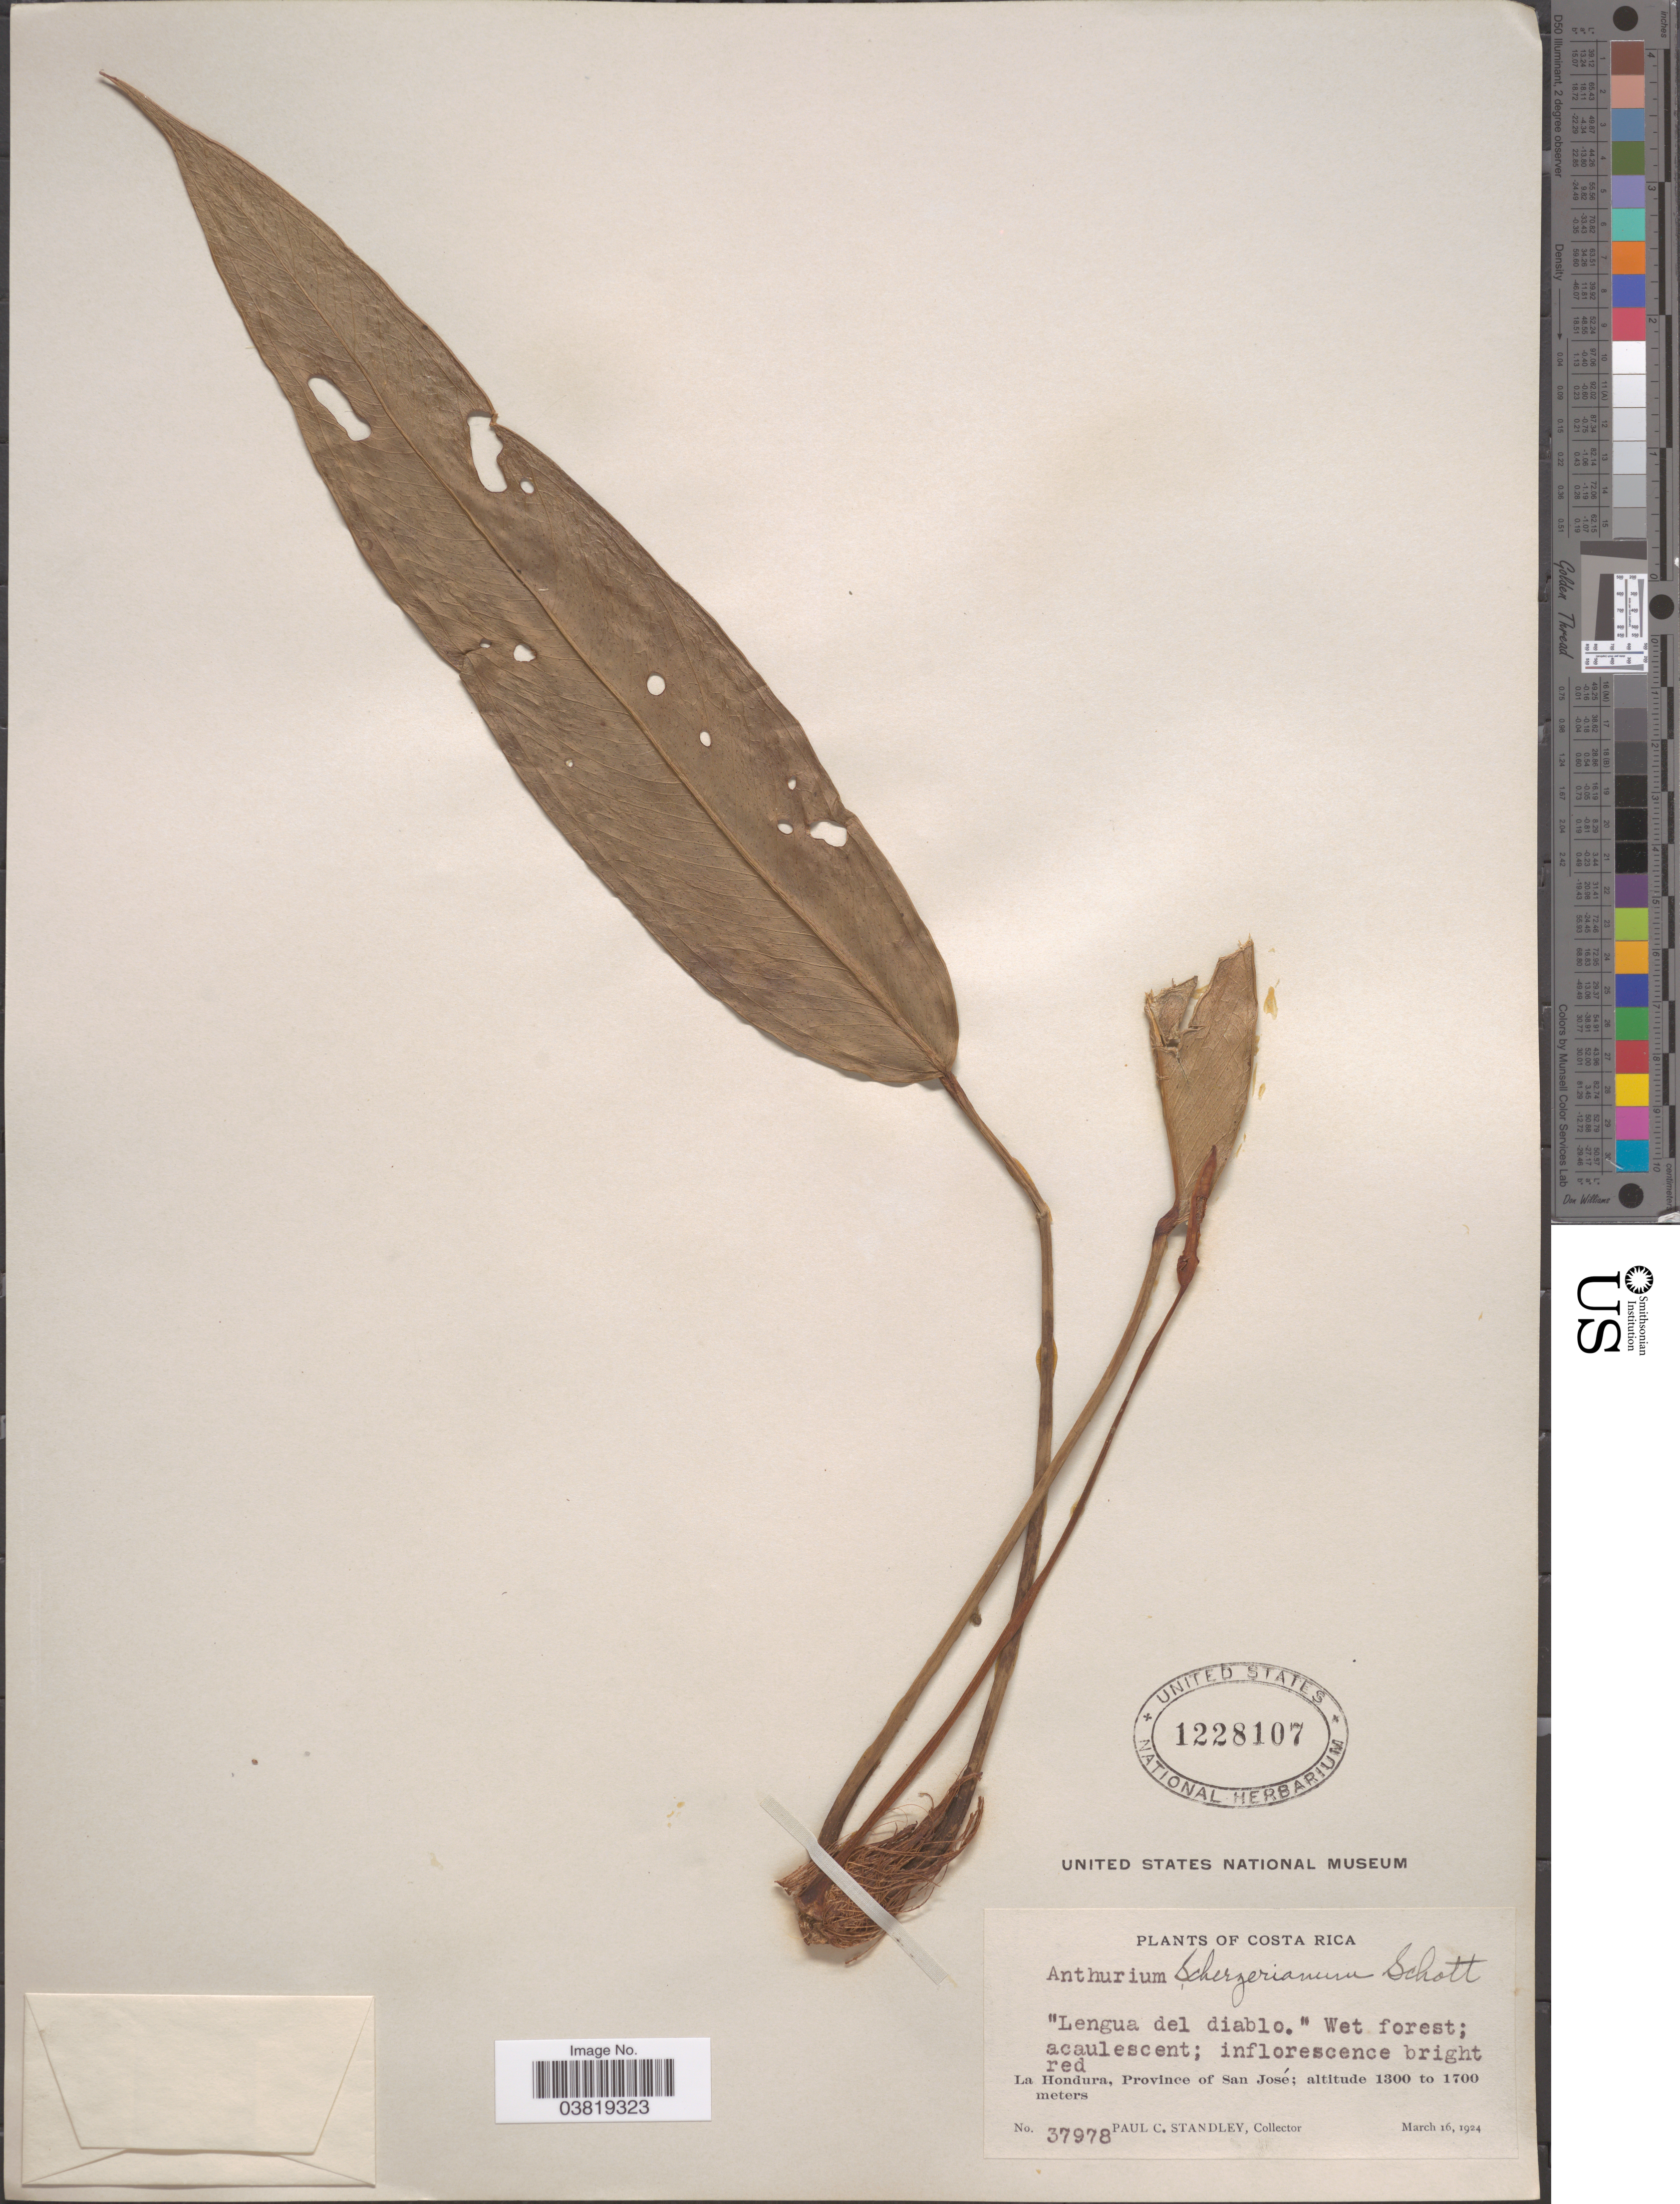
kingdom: Plantae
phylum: Tracheophyta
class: Liliopsida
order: Alismatales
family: Araceae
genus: Anthurium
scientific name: Anthurium scherzerianum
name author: Schott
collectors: P. C. Standley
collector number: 37978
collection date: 1924-03-16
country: Costa Rica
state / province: San José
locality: La Hondura.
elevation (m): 1300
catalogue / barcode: US 1228107